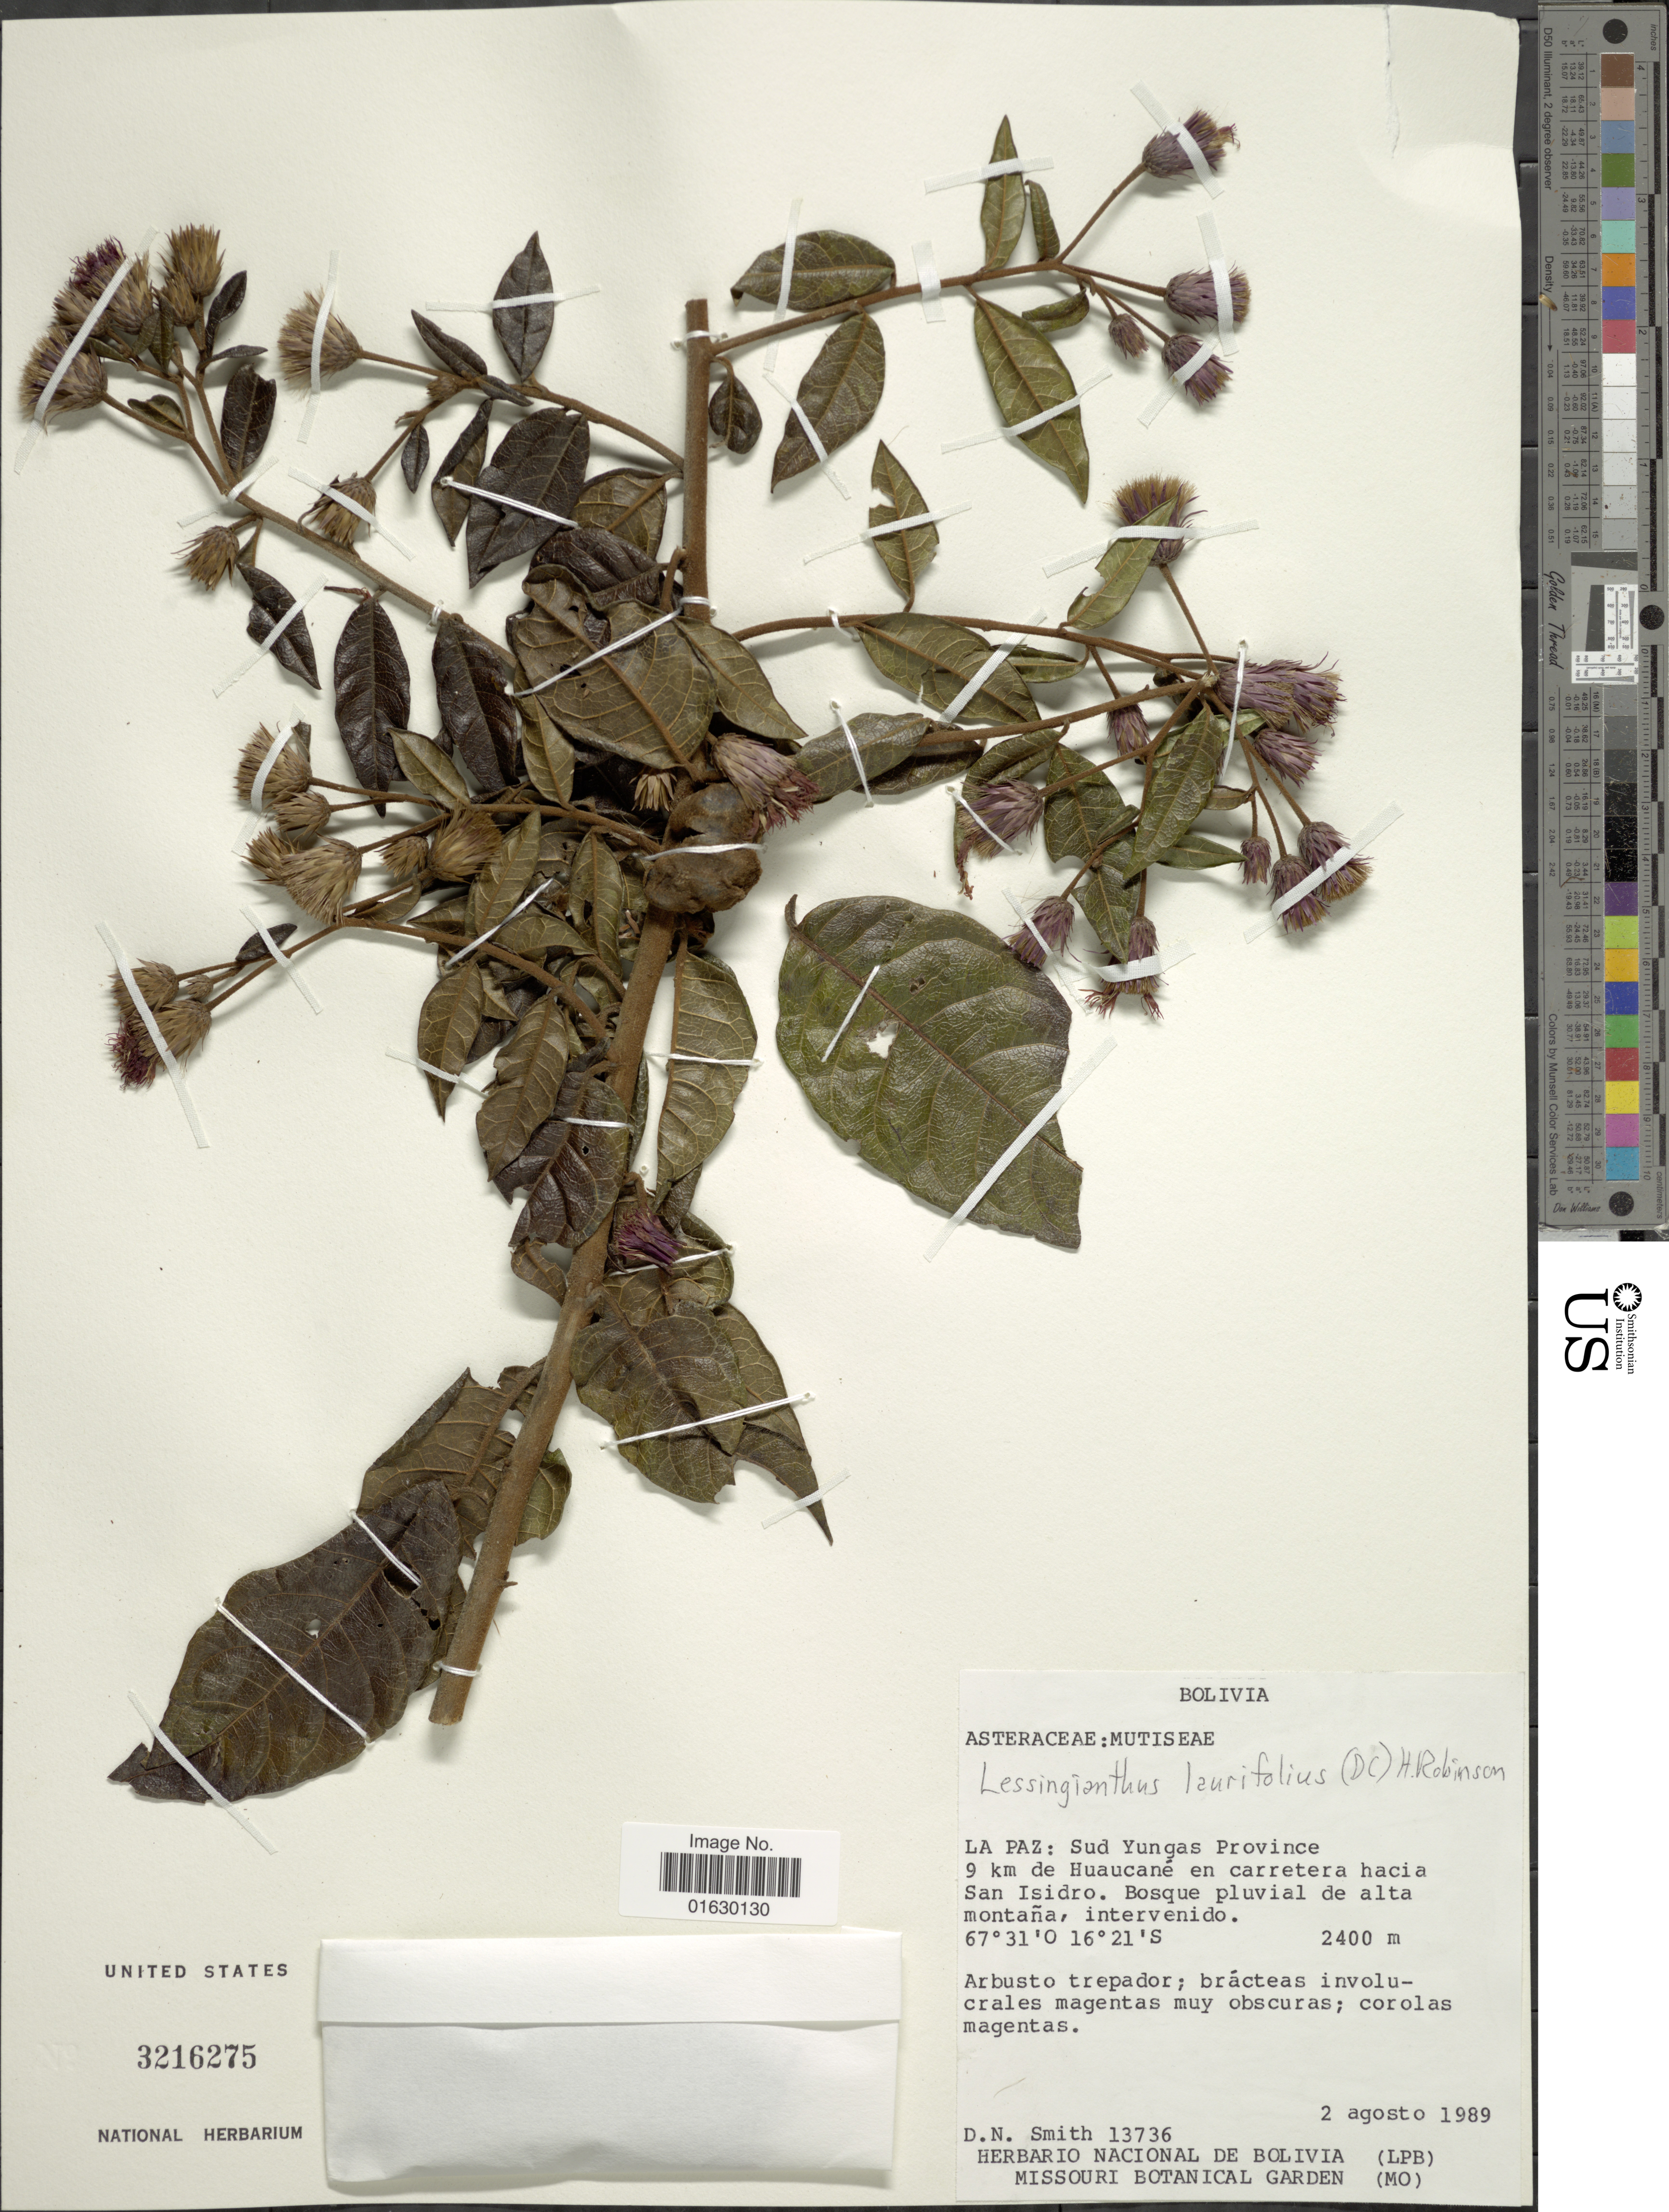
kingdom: Plantae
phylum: Tracheophyta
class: Magnoliopsida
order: Asterales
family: Asteraceae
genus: Lessingianthus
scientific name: Lessingianthus laurifolius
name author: (DC.) H. Rob.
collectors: D. Smith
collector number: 13736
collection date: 1989-08-02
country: Bolivia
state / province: La Paz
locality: La Paz, Sud Yungas Province, 9 km de Huancane en carretera hacia San Isidro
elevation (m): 2400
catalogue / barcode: US 3216275